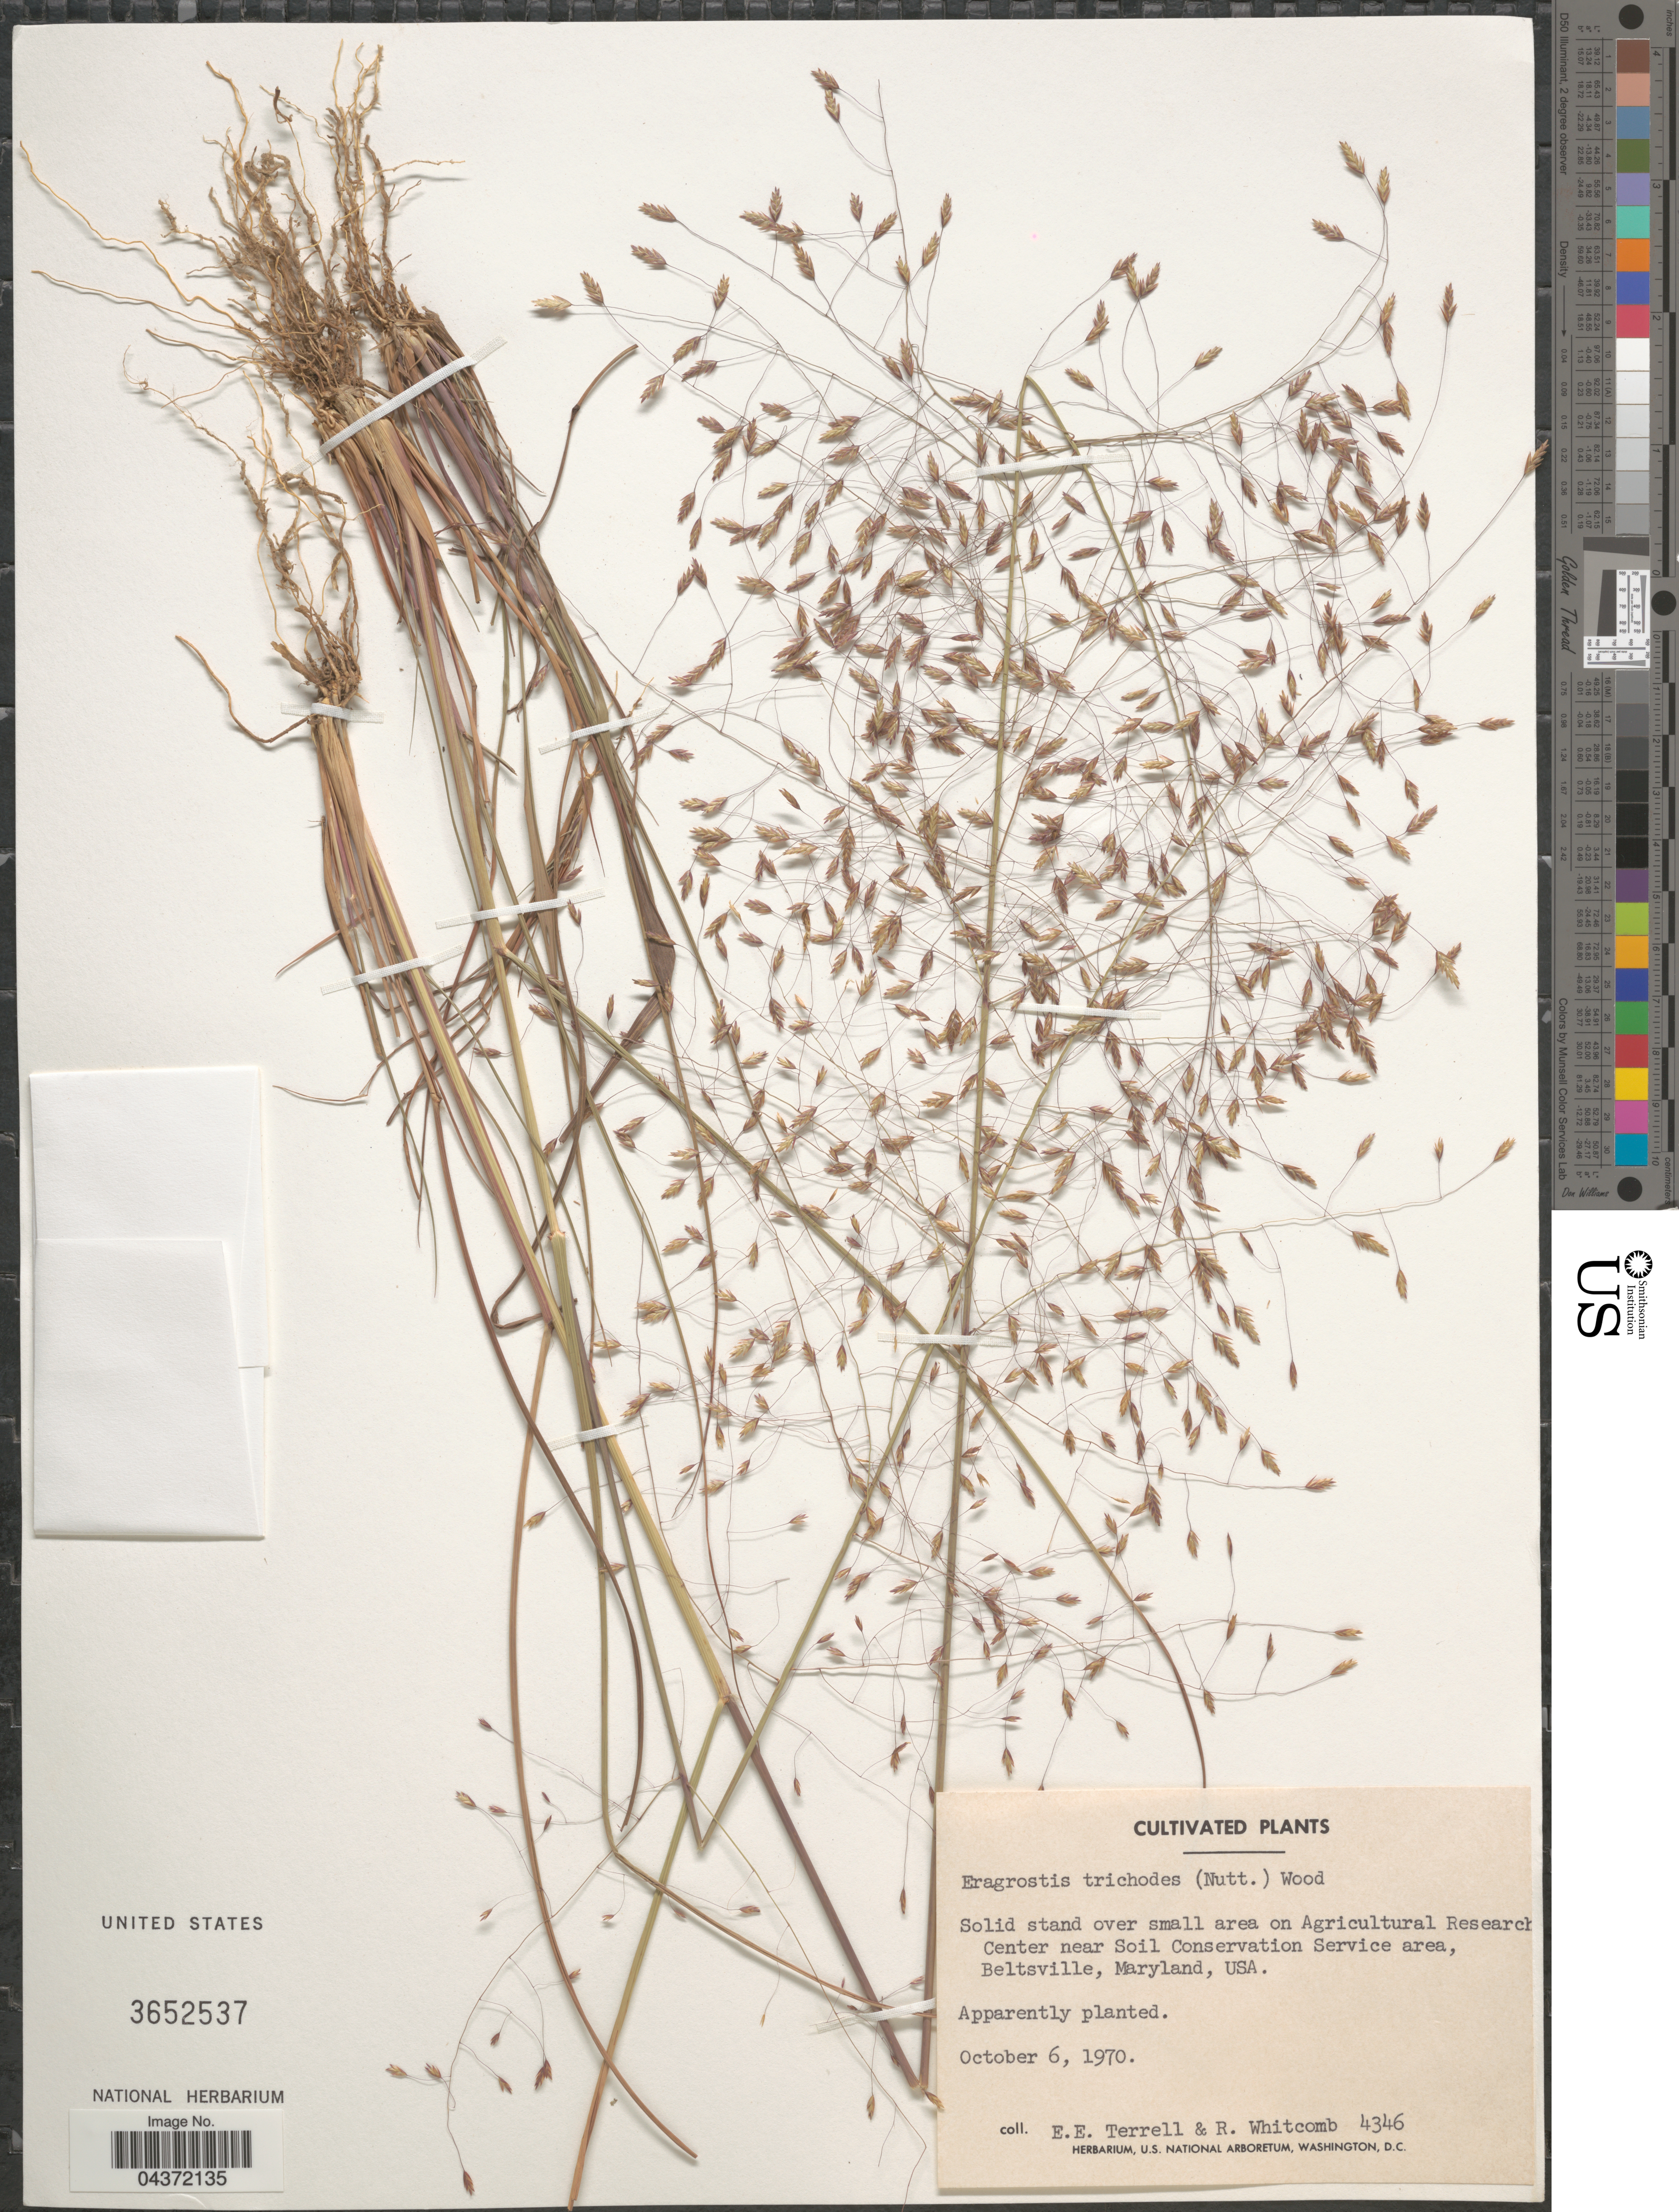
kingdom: Plantae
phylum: Tracheophyta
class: Liliopsida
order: Poales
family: Poaceae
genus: Eragrostis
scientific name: Eragrostis trichodes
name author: (Nutt.) Alph. Wood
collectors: E. E. Terrell & R. Whitcomb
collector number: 4346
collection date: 1970-10-06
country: United States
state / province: Maryland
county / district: Prince George's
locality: Solid stand over small area on Agricultural Research Center near Soil Conservation Service area, Beltsville, Maryland.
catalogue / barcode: US 3652537